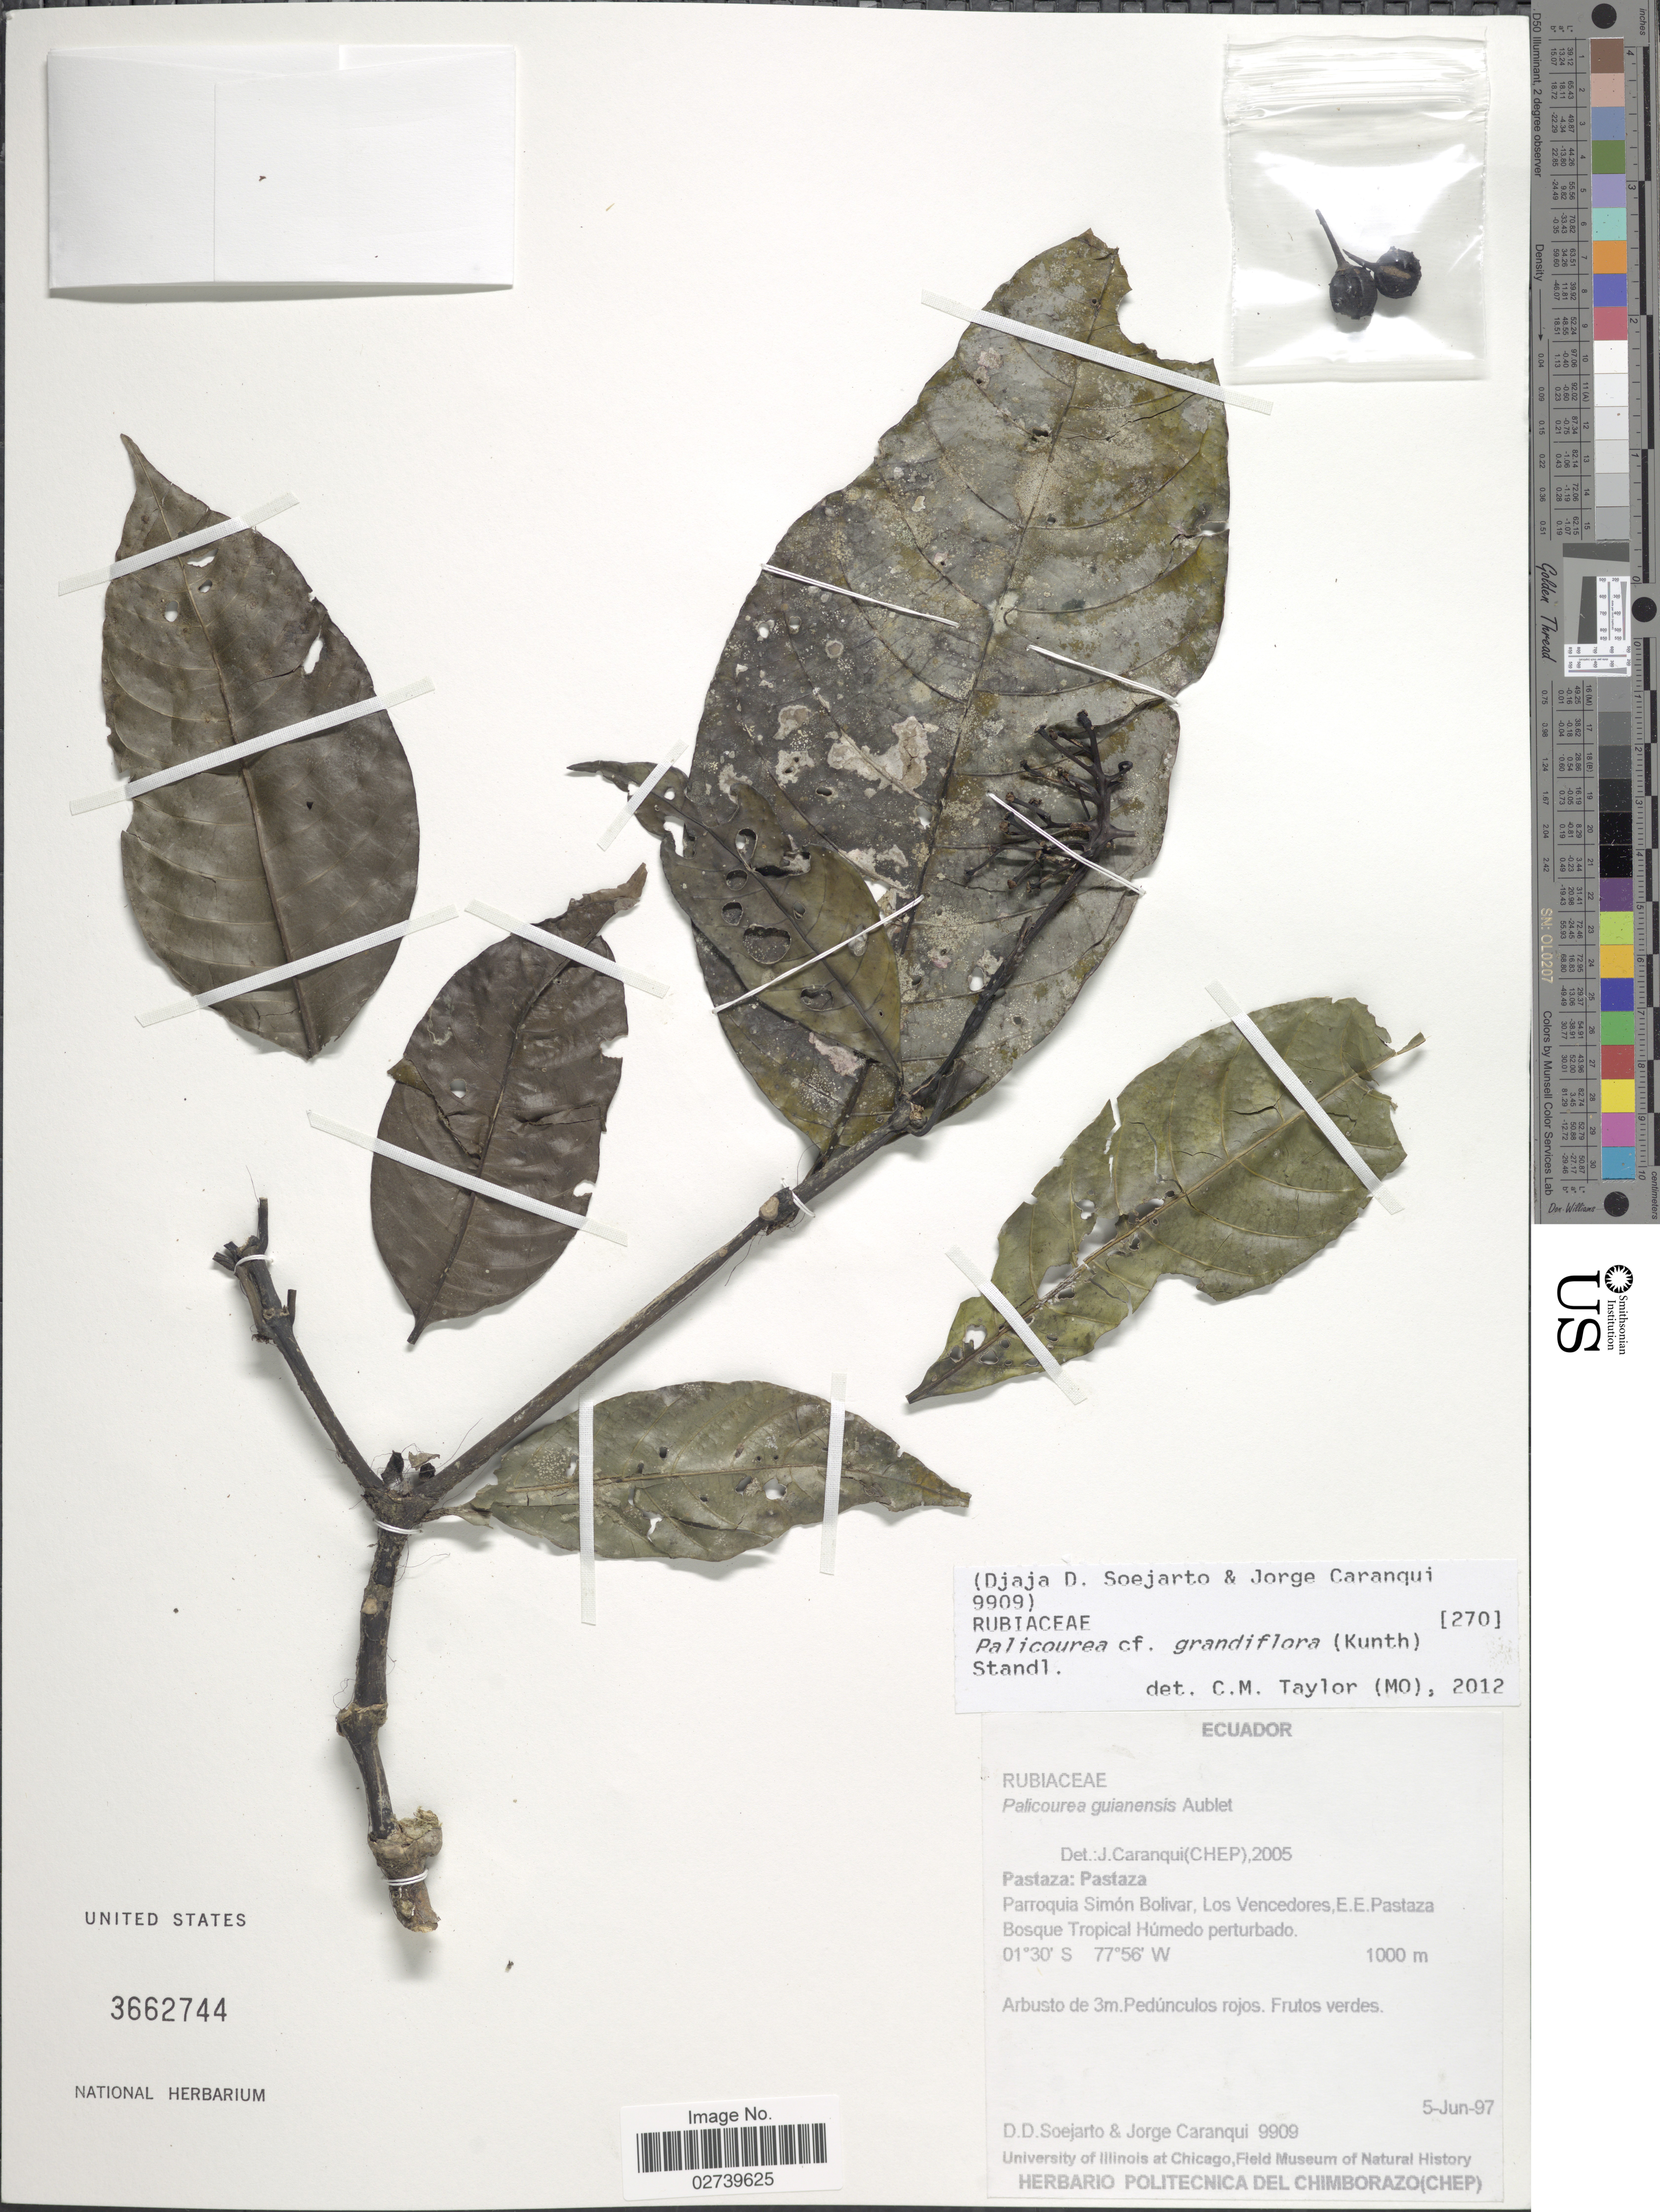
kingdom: Plantae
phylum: Tracheophyta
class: Magnoliopsida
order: Gentianales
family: Rubiaceae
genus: Palicourea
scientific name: Palicourea grandiflora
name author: (Kunth) Standl.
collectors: J. Caranqui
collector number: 9909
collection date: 1997-06-05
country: Ecuador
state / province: Pastaza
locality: Pastaza, Parroquia Simon Bolivar, Los Vencedores, E.E. Pastaza Bosque Tropical Humedo perturbado.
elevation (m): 1000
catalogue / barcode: US 3662744